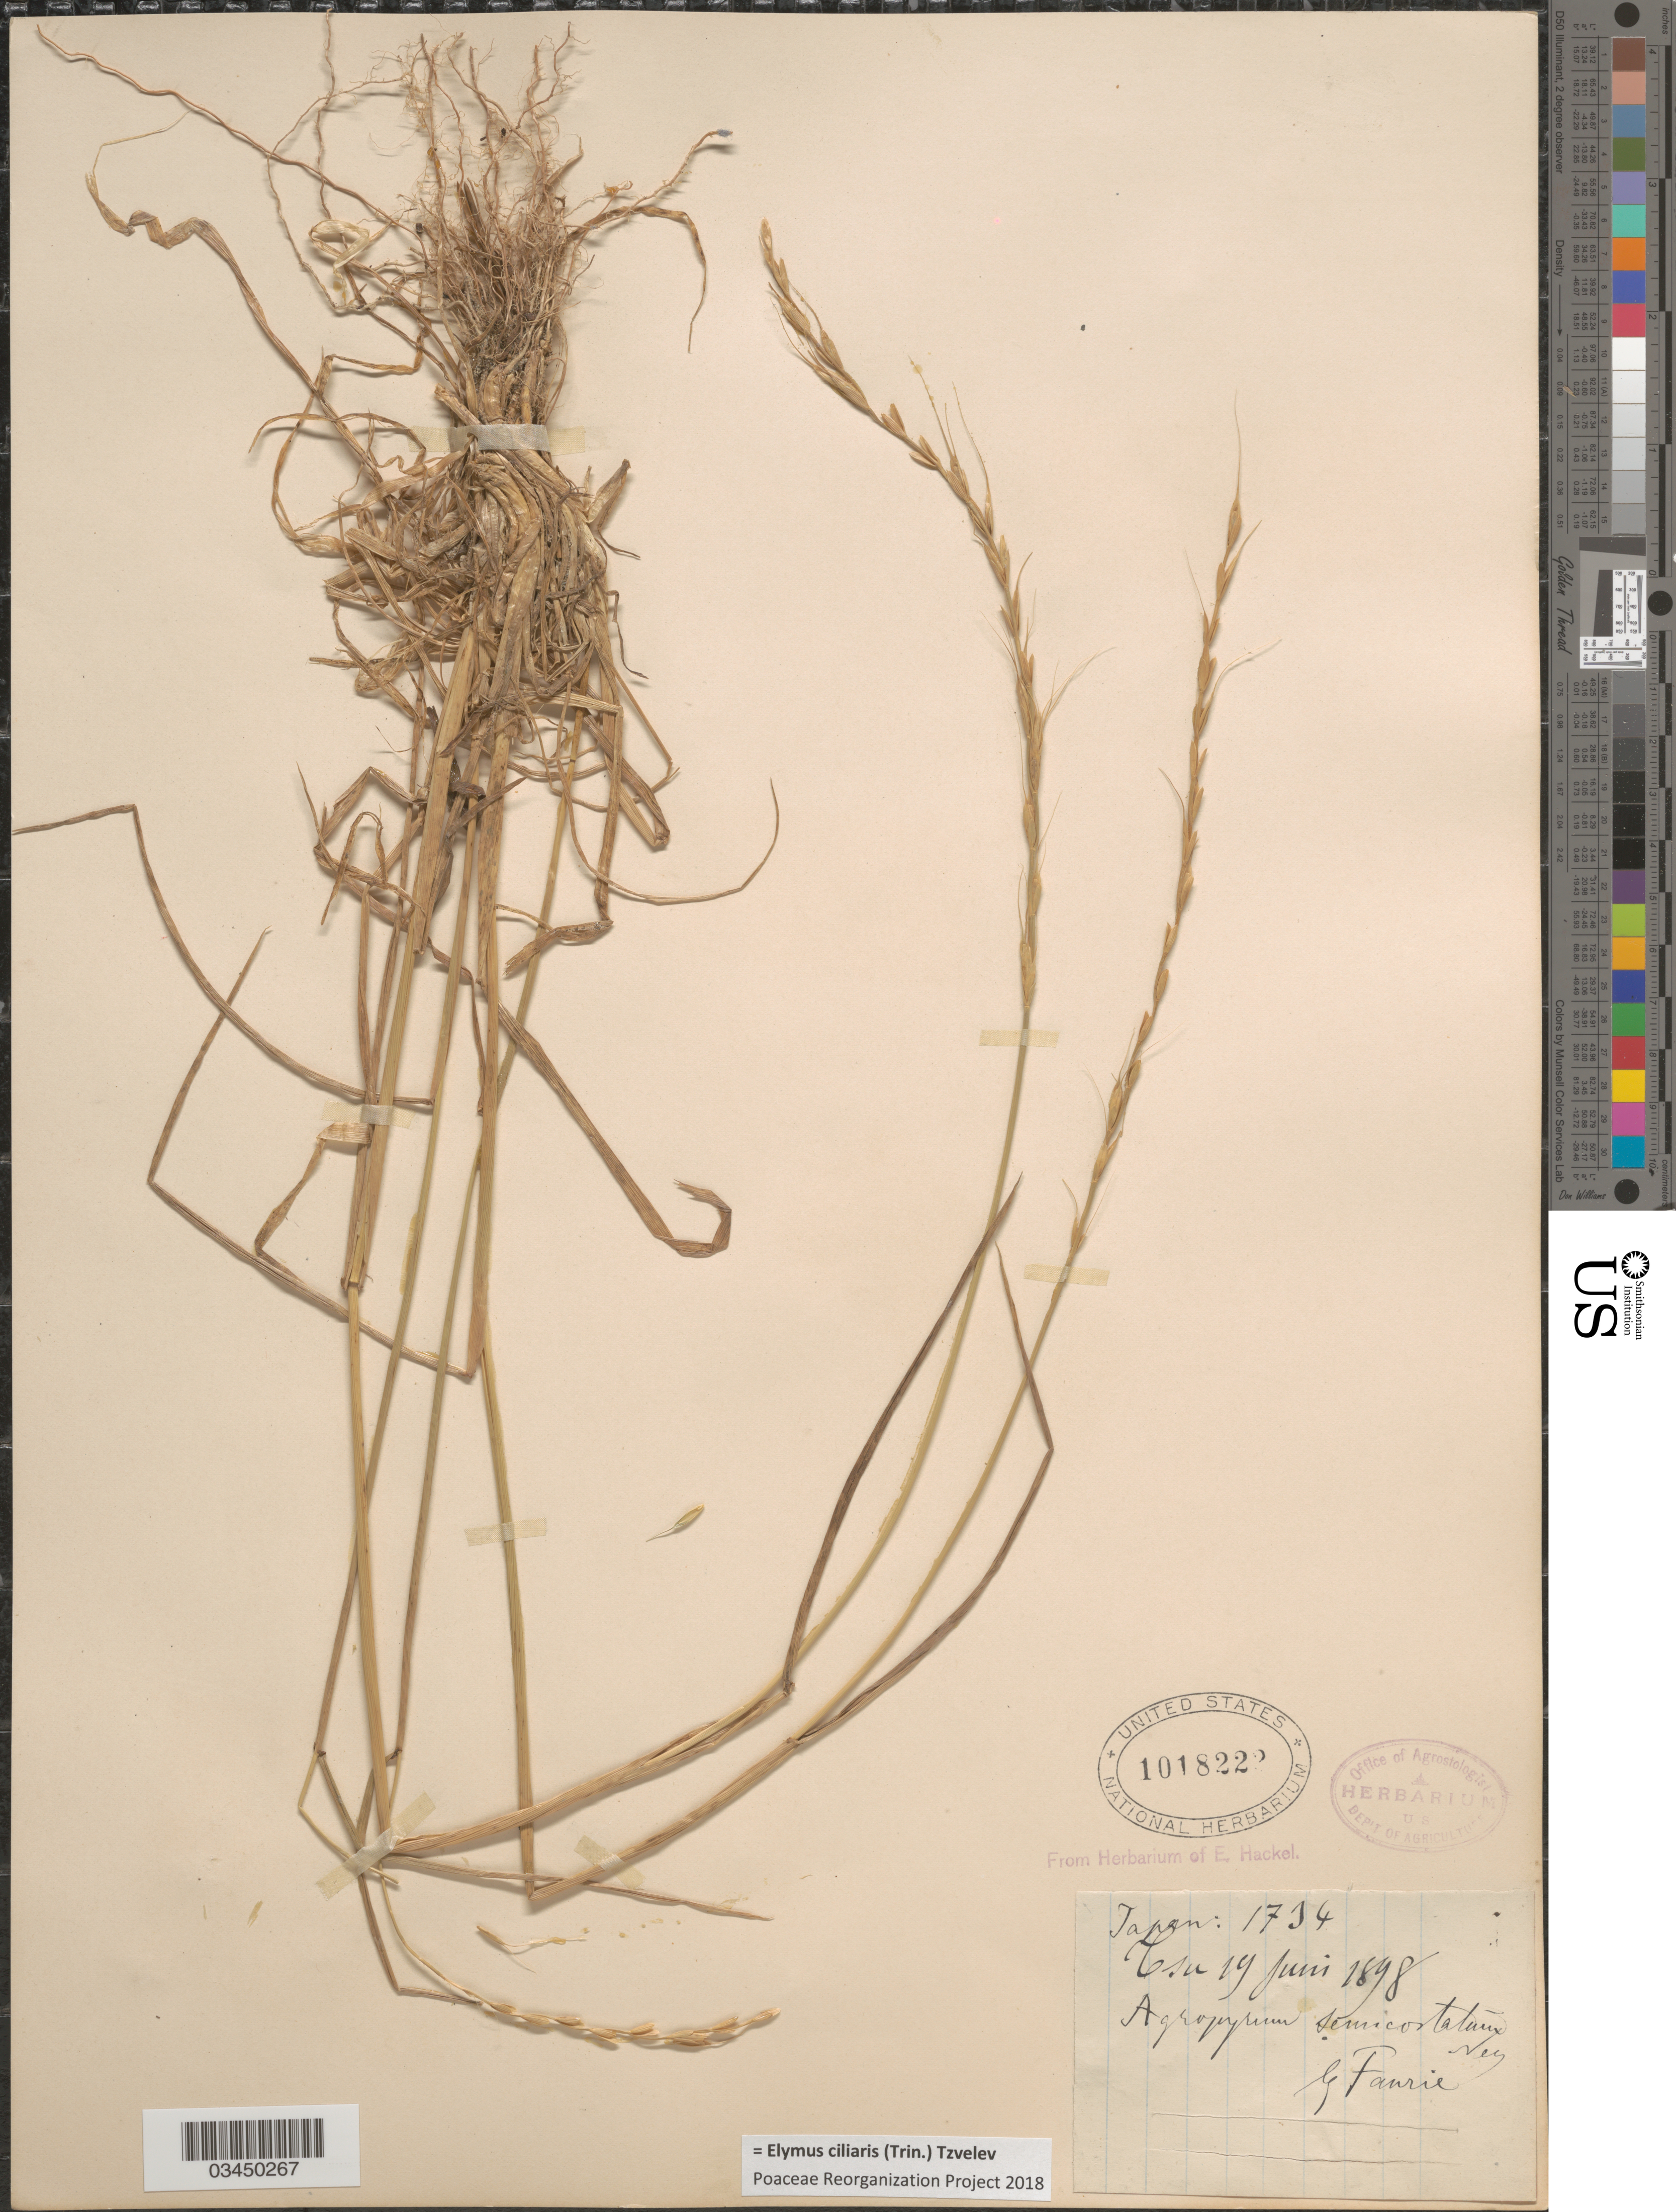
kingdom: Plantae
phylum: Tracheophyta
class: Liliopsida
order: Poales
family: Poaceae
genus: Elymus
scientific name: Elymus ciliaris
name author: (Trin.) Tzvelev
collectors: -. Faurie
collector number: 1734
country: Japan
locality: Tsu.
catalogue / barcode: US 1018222